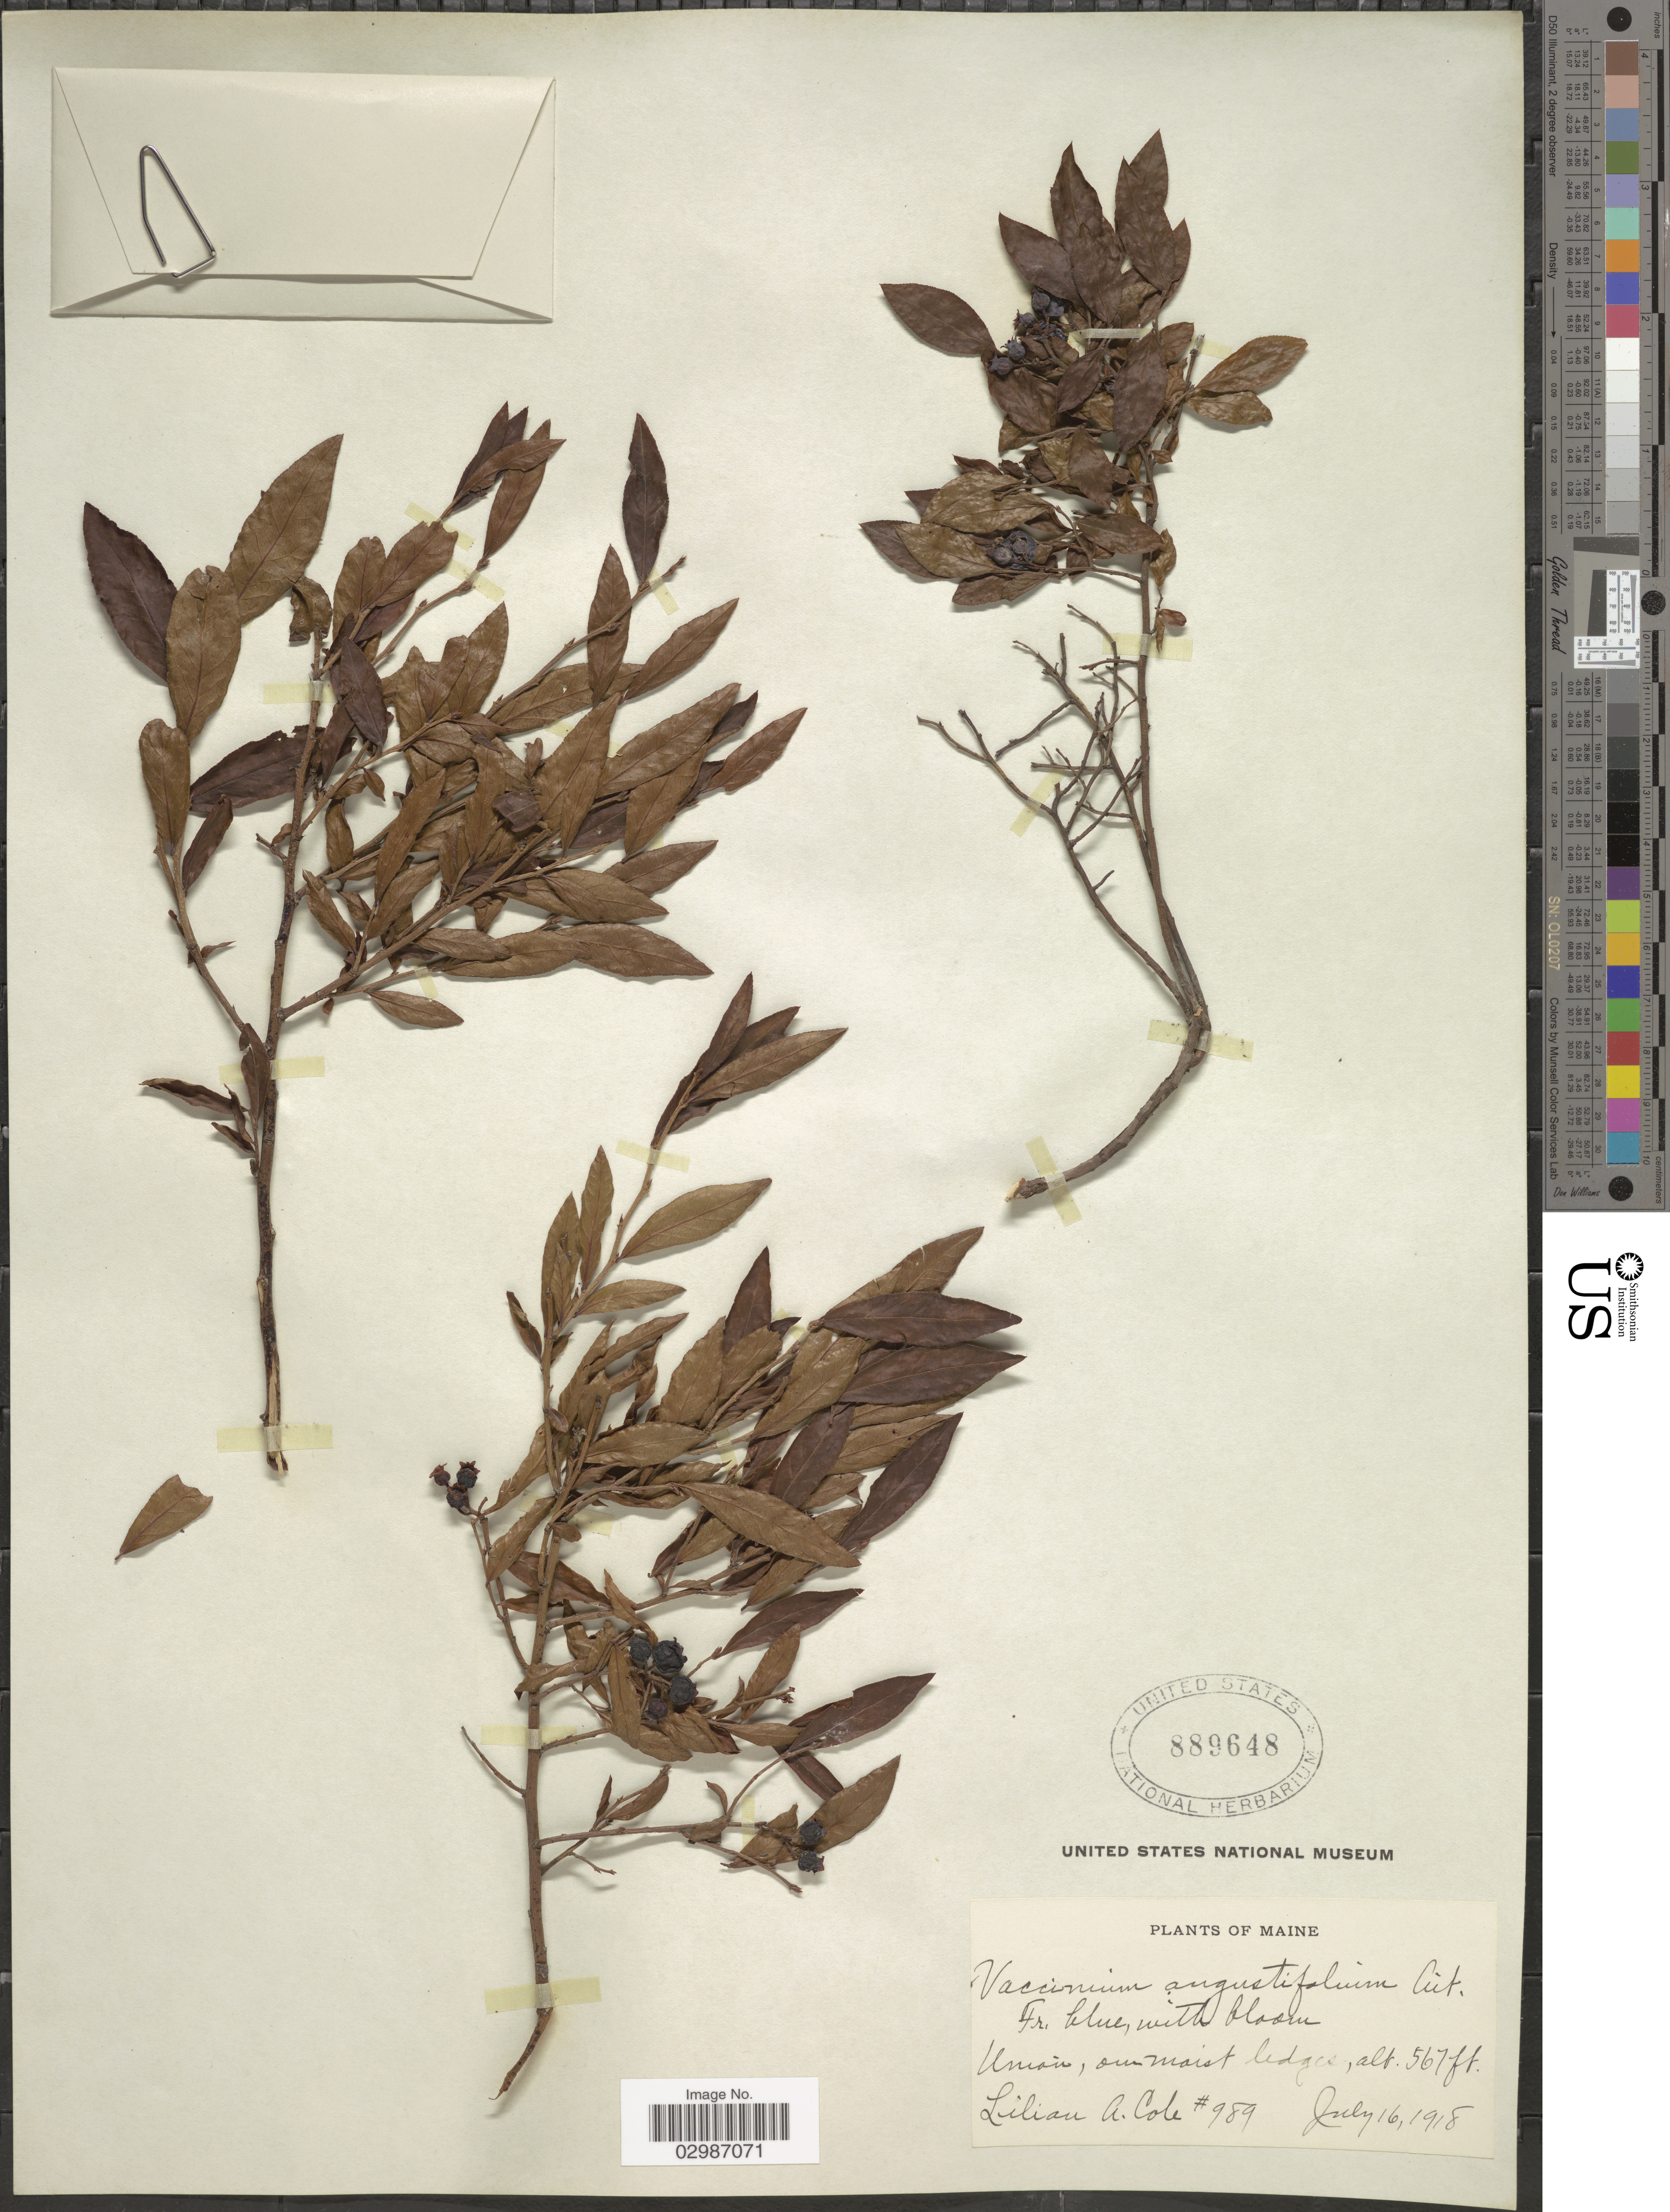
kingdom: Plantae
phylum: Tracheophyta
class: Magnoliopsida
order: Ericales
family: Ericaceae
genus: Vaccinium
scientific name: Vaccinium angustifolium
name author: Aiton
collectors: L. A. Cole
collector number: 989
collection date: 1918-07-16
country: United States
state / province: Maine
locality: Union, on moist ledges.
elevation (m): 173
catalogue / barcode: US 889648